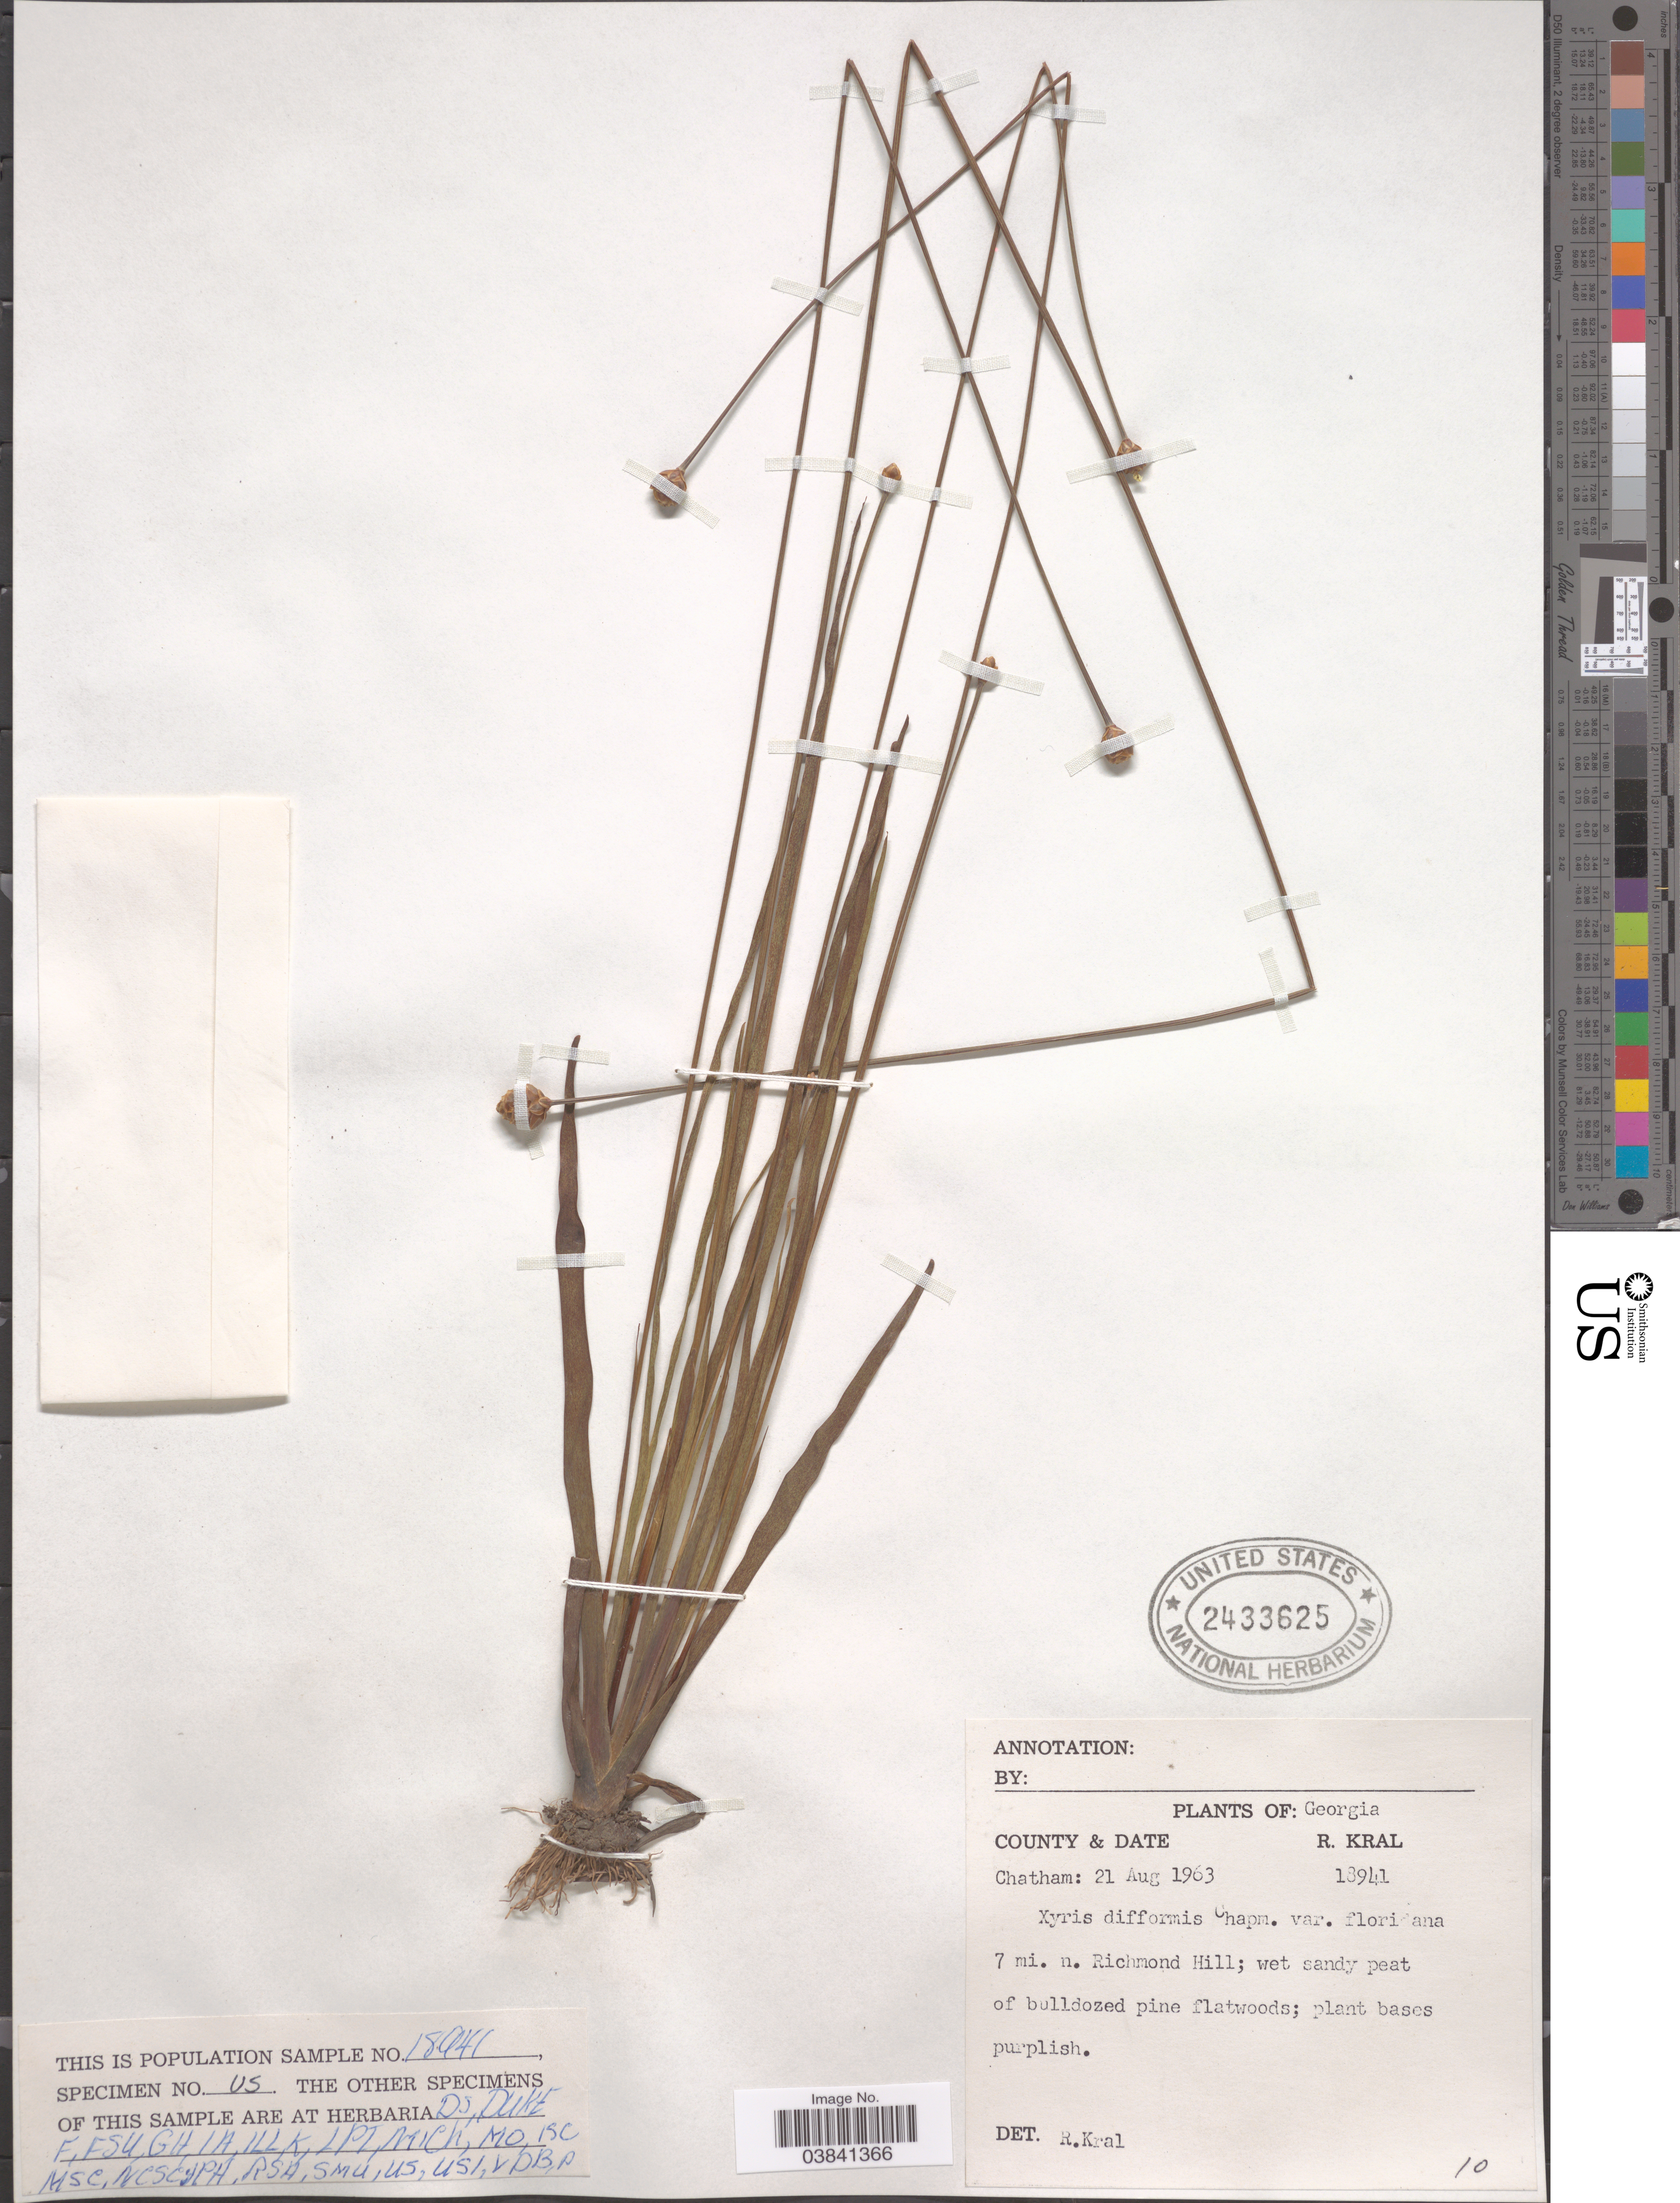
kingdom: Plantae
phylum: Tracheophyta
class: Liliopsida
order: Poales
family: Xyridaceae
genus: Xyris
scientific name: Xyris difformis var. floridana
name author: Kral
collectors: R. Kral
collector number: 18941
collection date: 1963-08-21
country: United States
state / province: Georgia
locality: County Chatham: 7 mi. n. Richmond Hill.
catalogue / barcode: US 2433625